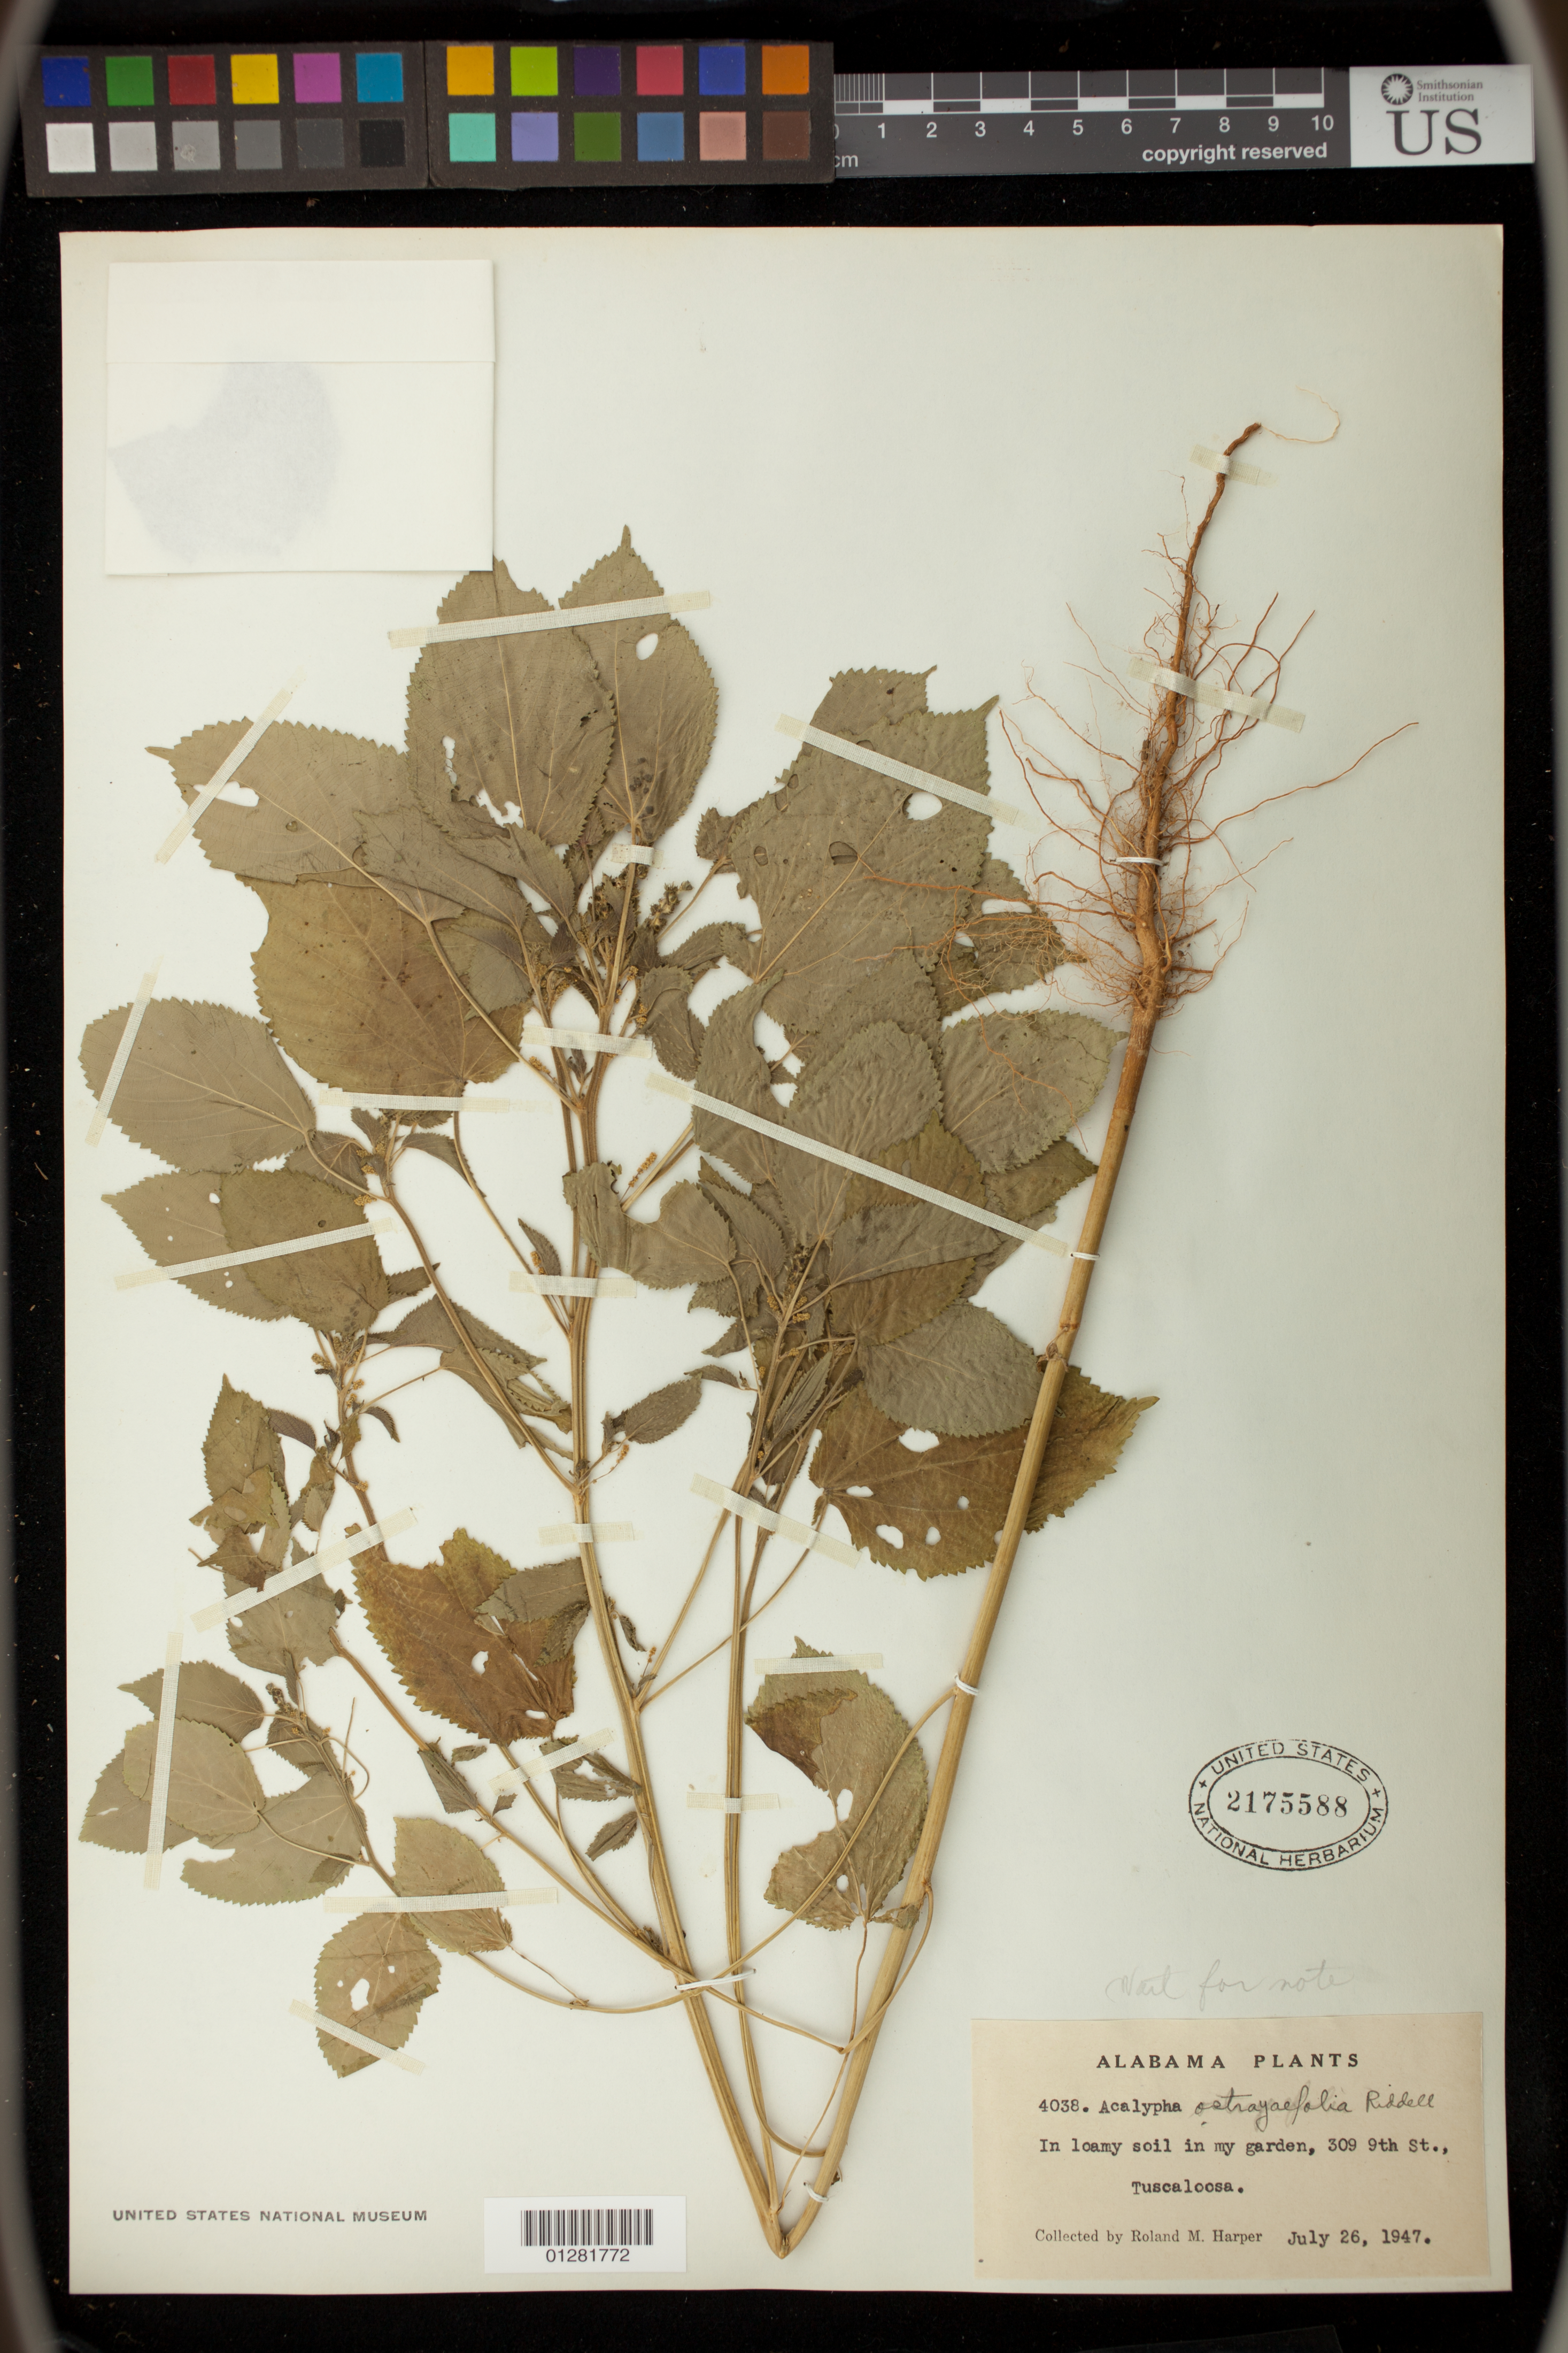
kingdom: Plantae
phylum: Tracheophyta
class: Magnoliopsida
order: Malpighiales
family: Euphorbiaceae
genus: Acalypha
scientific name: Acalypha ostryifolia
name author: Ridd.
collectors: R. H. Harper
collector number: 4038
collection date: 1947-07-26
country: United States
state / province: Alabama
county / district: Tuscaloosa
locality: In collector's garden, 309 9th St., Tuscaloosa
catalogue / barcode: US 2175588